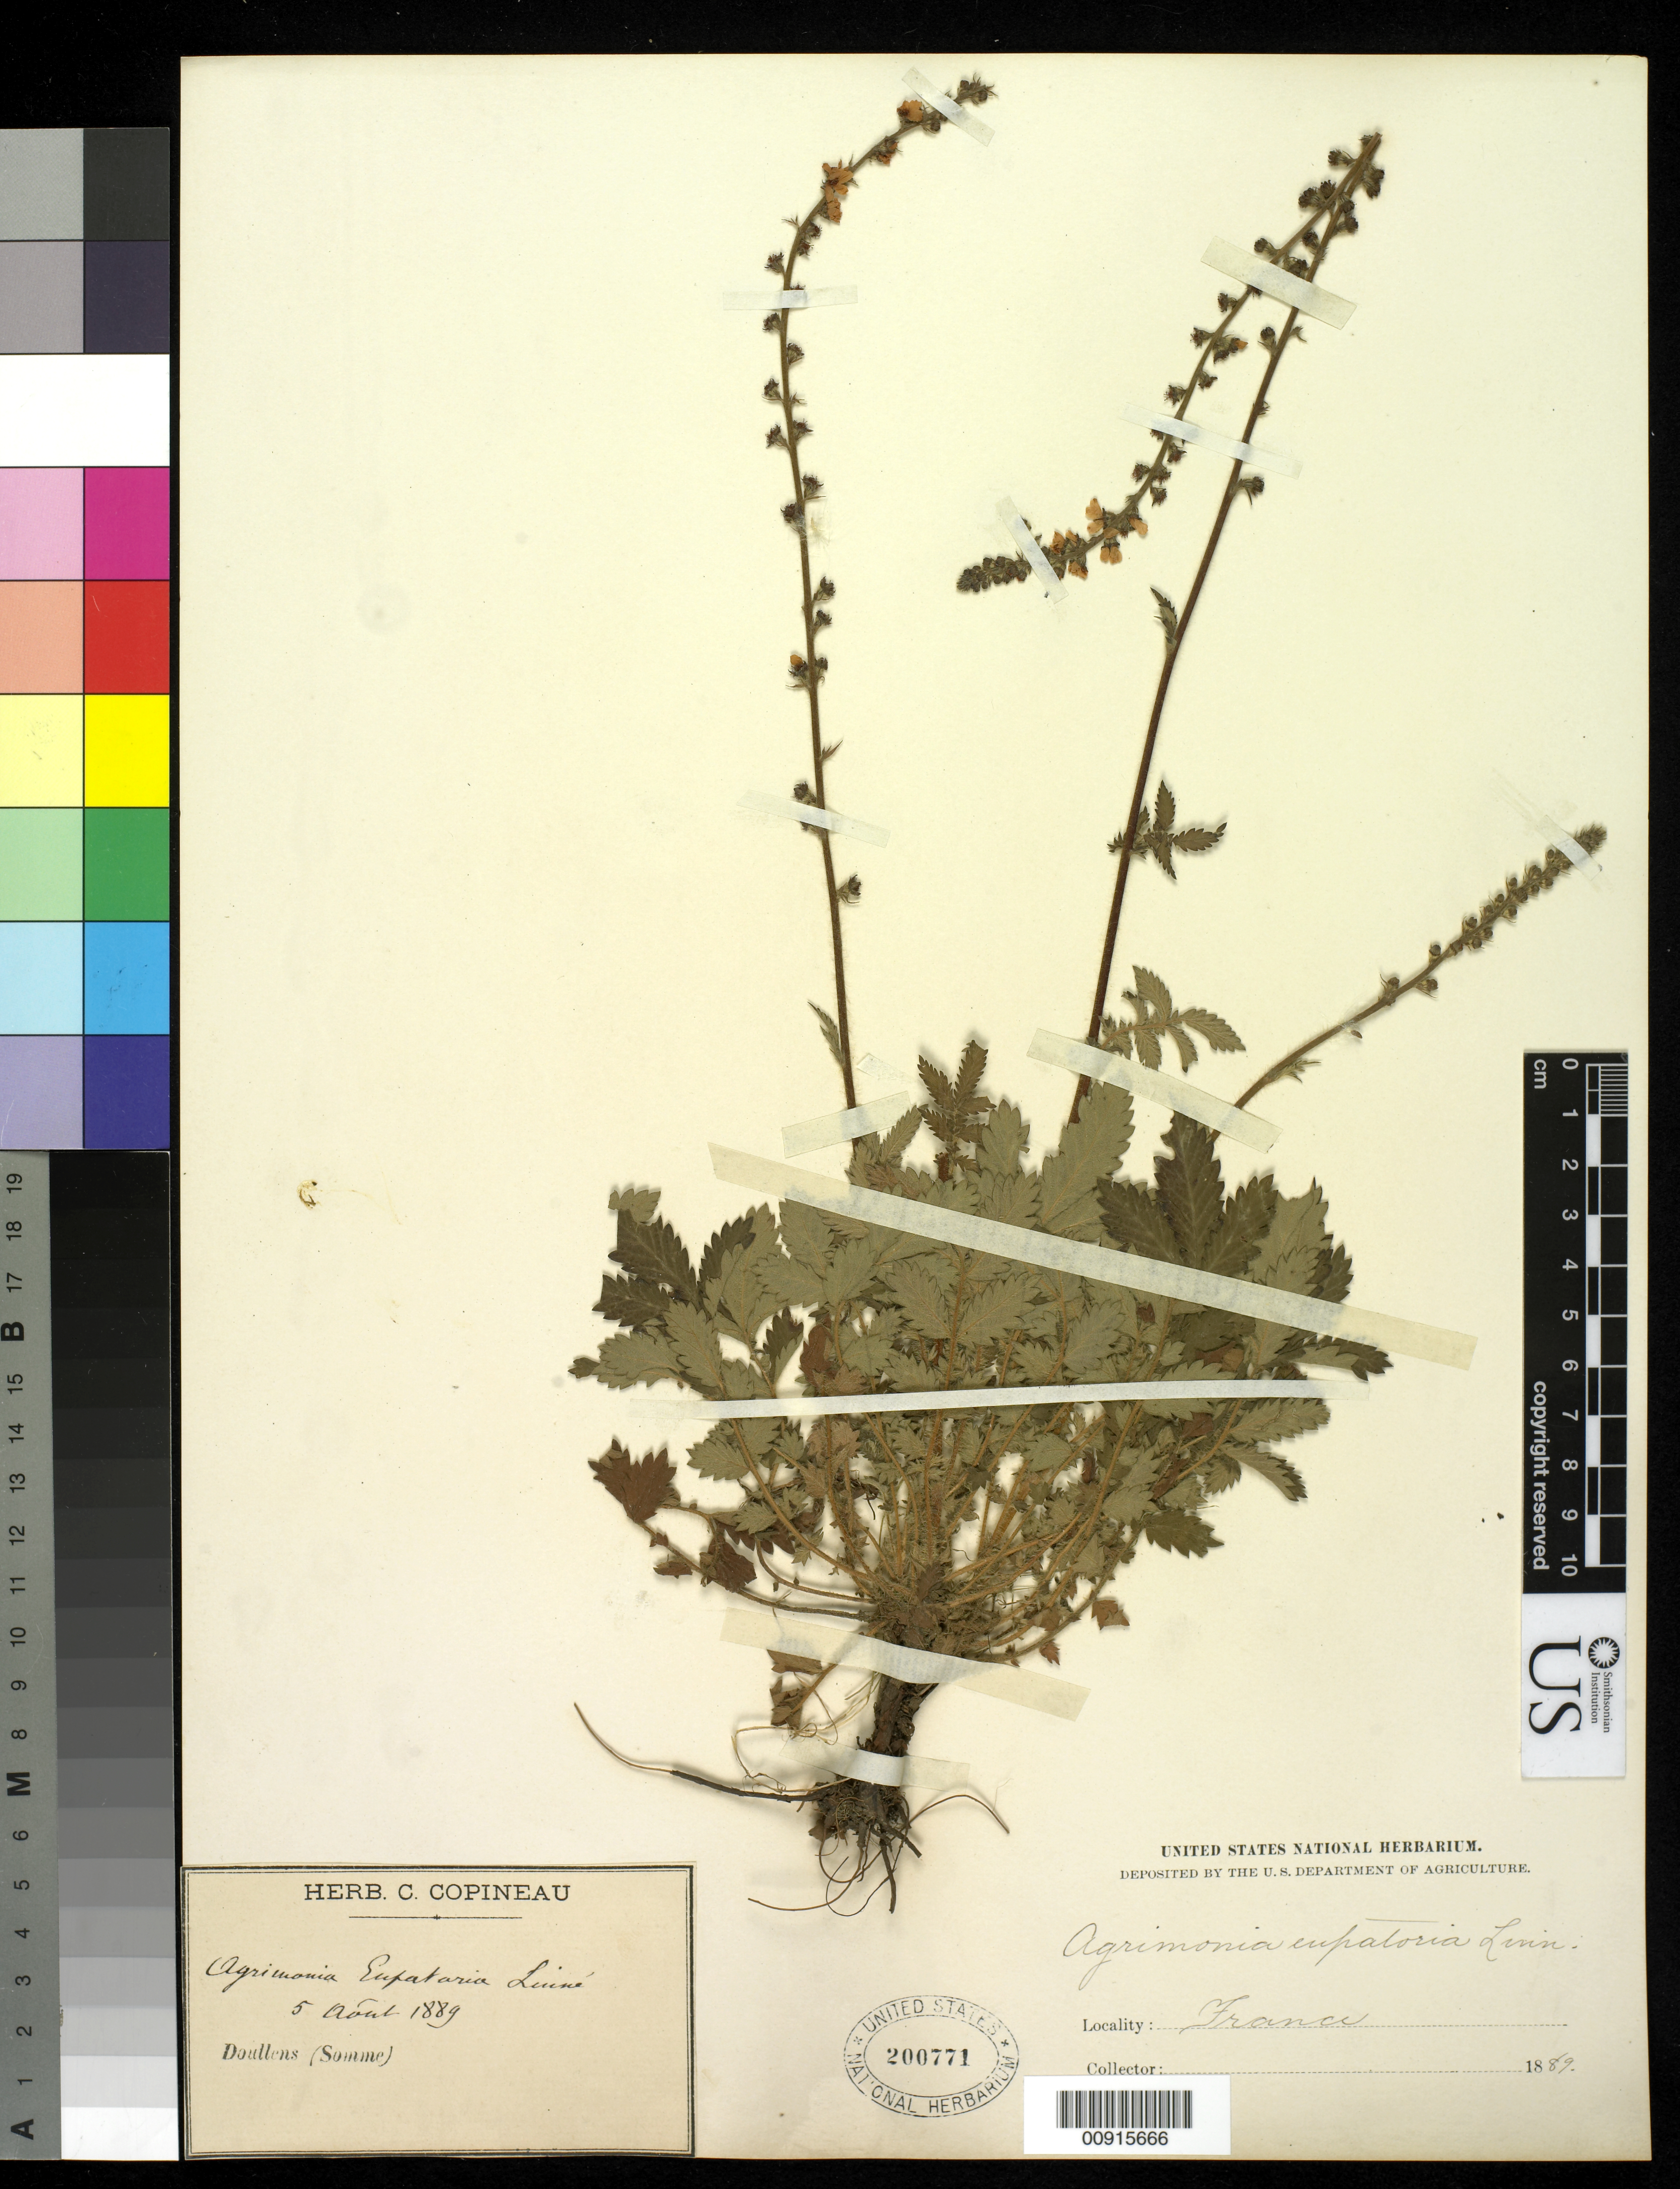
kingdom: Plantae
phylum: Tracheophyta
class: Magnoliopsida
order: Rosales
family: Rosaceae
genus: Agrimonia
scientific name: Agrimonia eupatoria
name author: L.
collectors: C. Copineau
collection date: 1889-08-05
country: France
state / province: Hauts-de-France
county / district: Somme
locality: Doullens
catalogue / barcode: US 200771